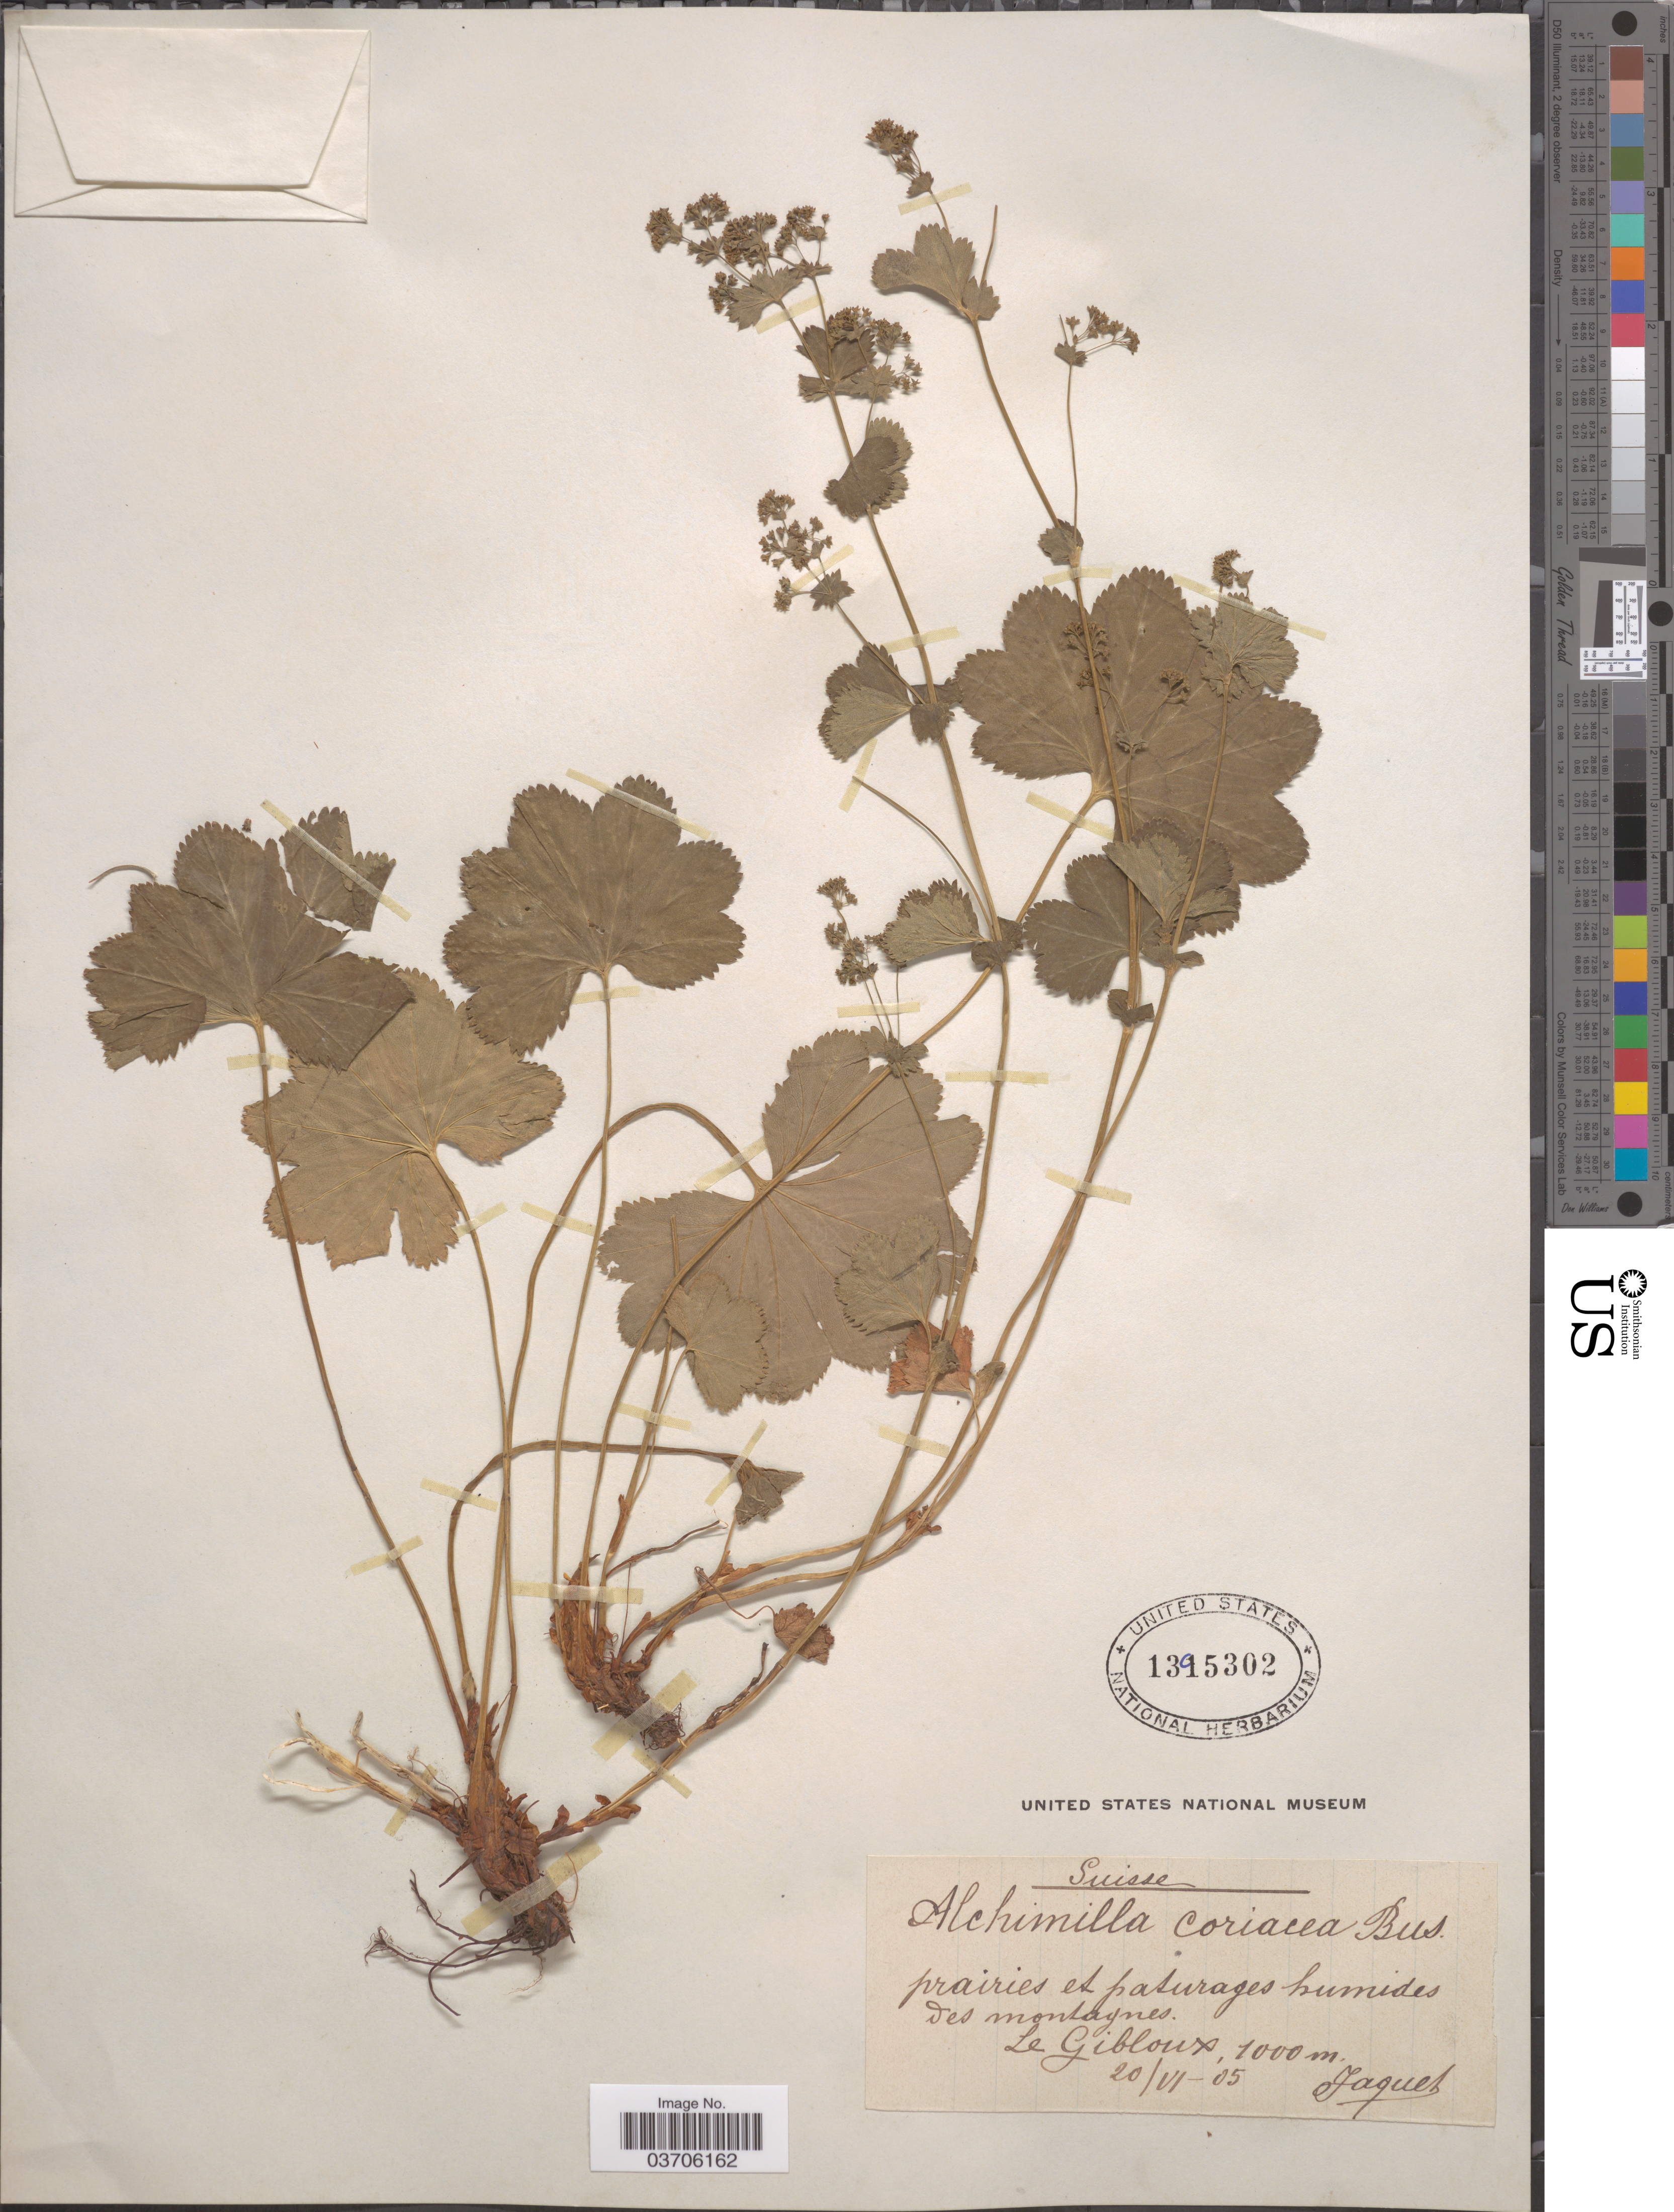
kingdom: Plantae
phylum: Tracheophyta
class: Magnoliopsida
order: Rosales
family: Rosaceae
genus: Alchemilla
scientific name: Alchemilla coriacea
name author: Buser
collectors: -. Jaquet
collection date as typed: Transcribed d/m/y: 20/6/5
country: Switzerland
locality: Suisse. Prairies et paturages humides des montagnes. Le Gibloux.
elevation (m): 1000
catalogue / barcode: US 1395302